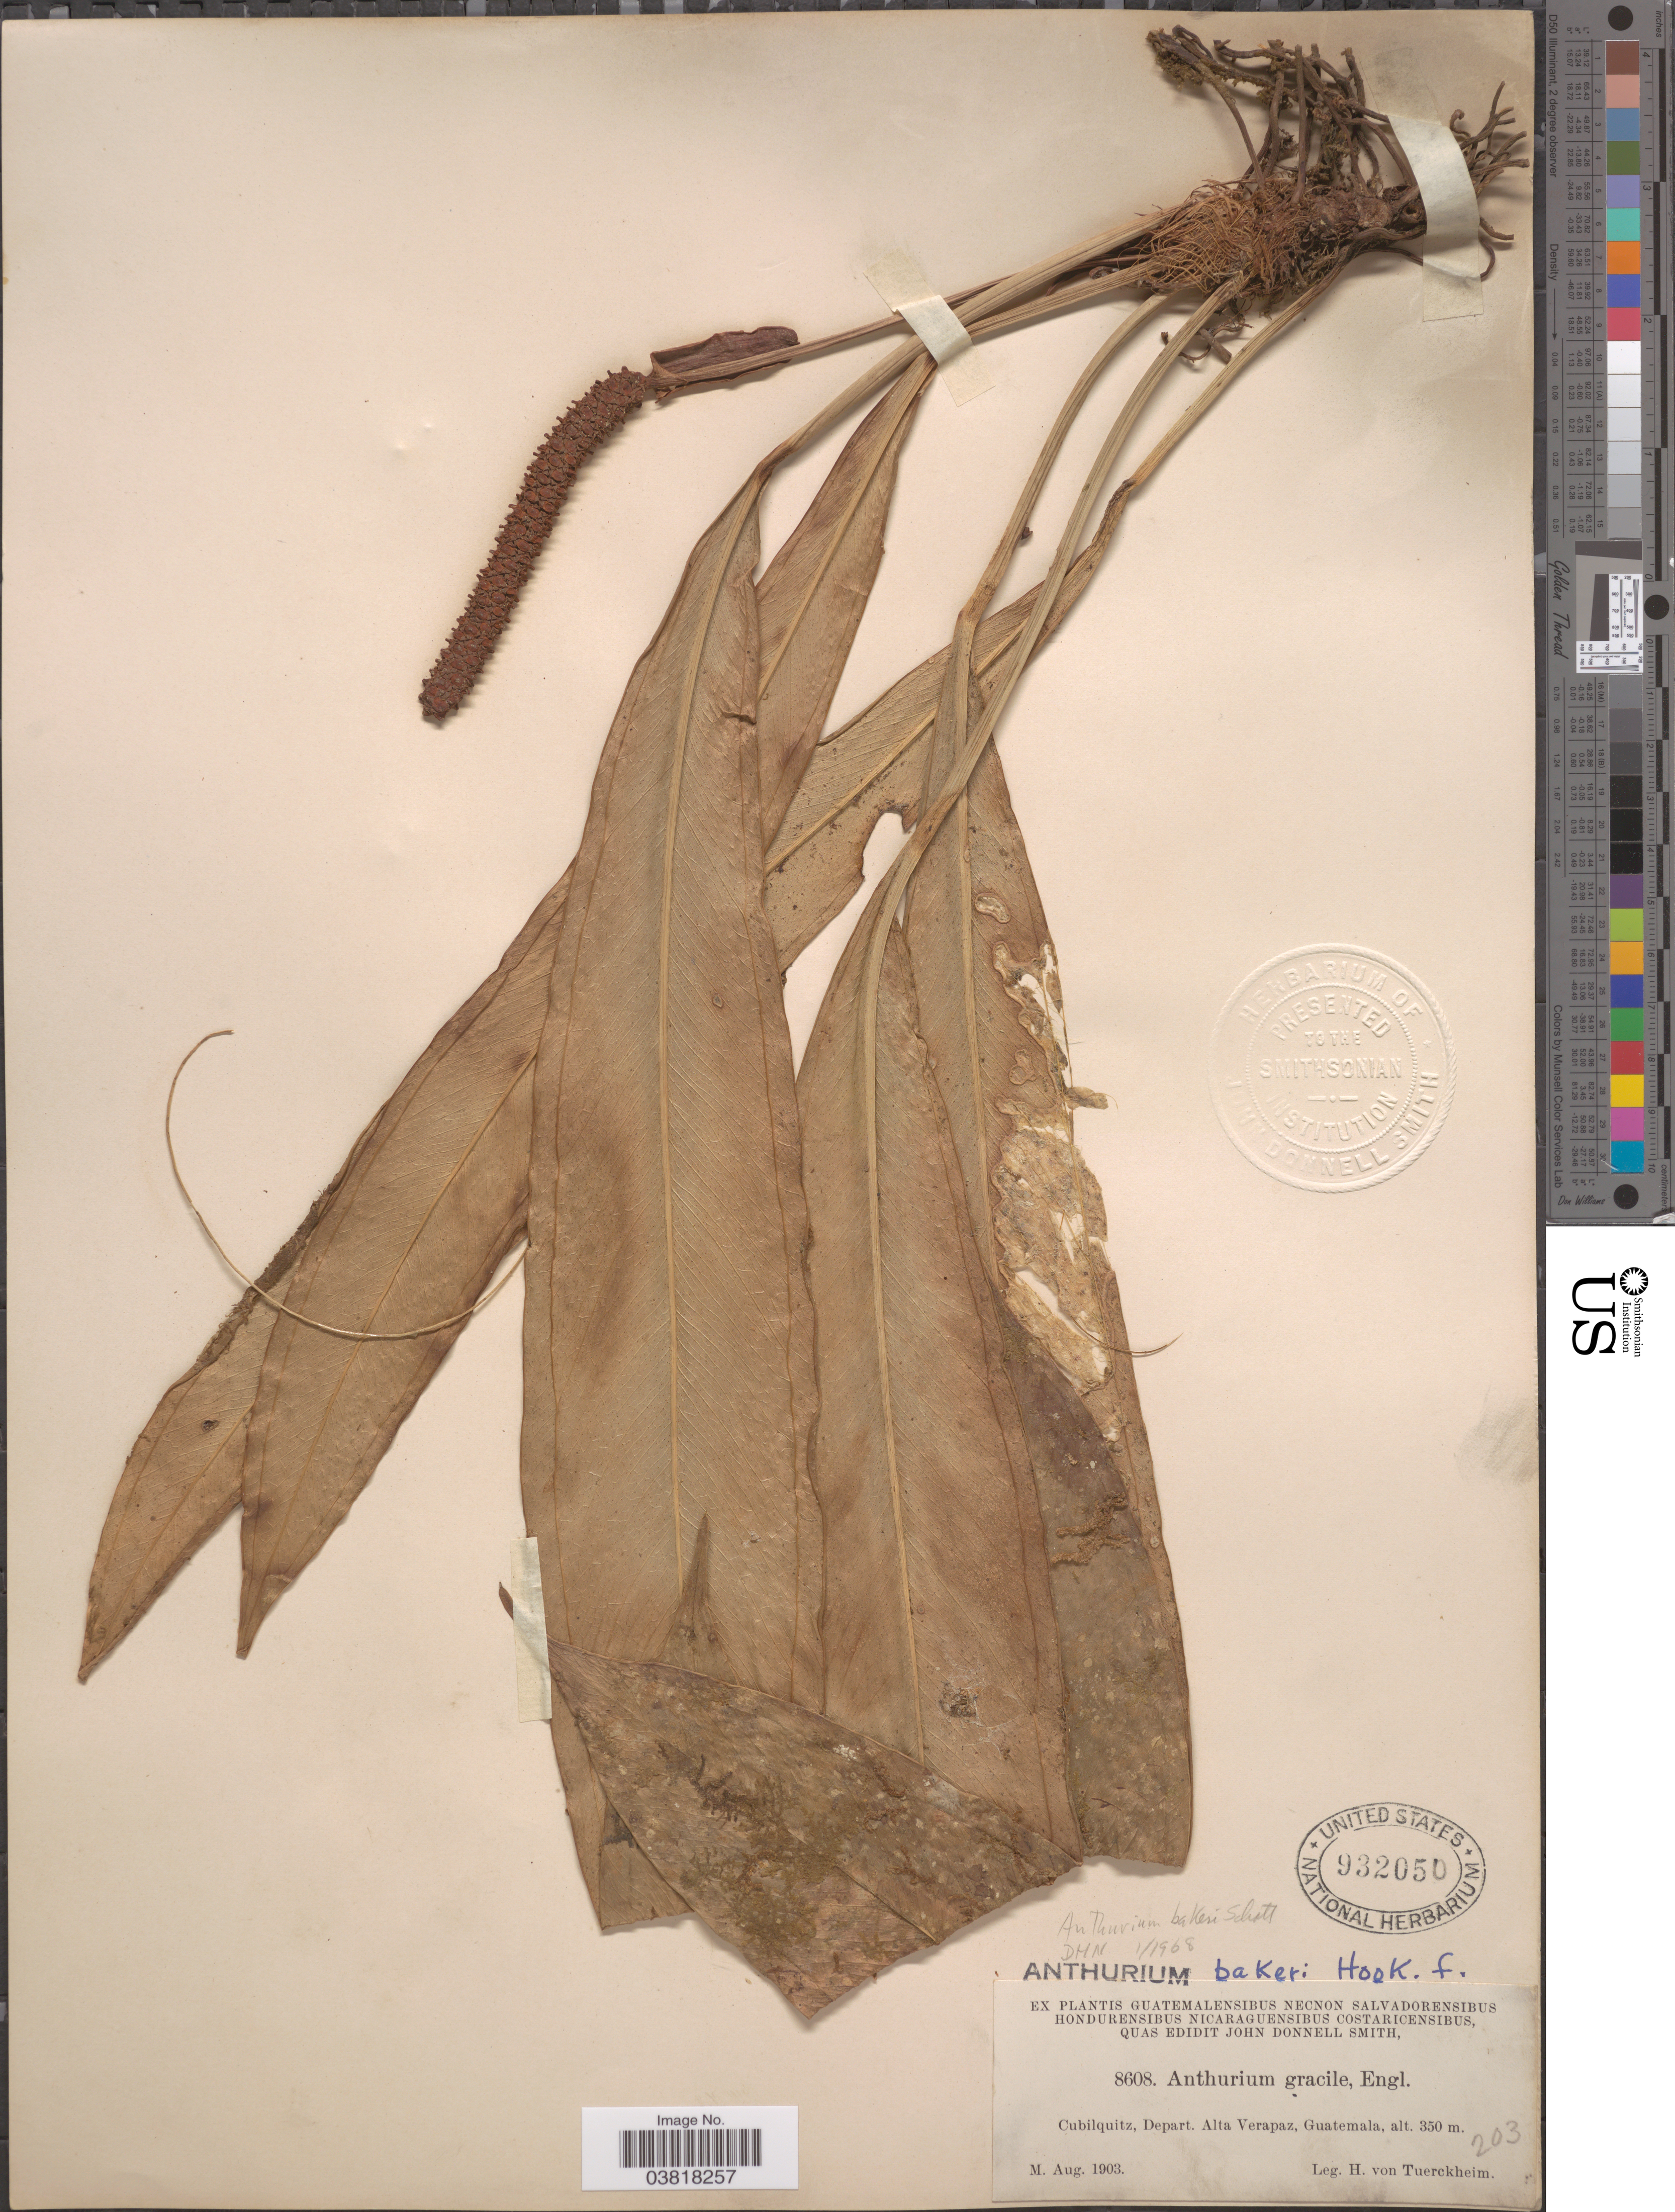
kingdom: Plantae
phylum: Tracheophyta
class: Liliopsida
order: Alismatales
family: Araceae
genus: Anthurium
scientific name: Anthurium bakeri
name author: Hook. f.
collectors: H. von Türckheim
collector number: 8608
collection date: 1903-08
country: Guatemala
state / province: Alta Verapaz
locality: Cubilquitz, Depart. Alta Verapaz.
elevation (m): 350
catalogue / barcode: US 932050